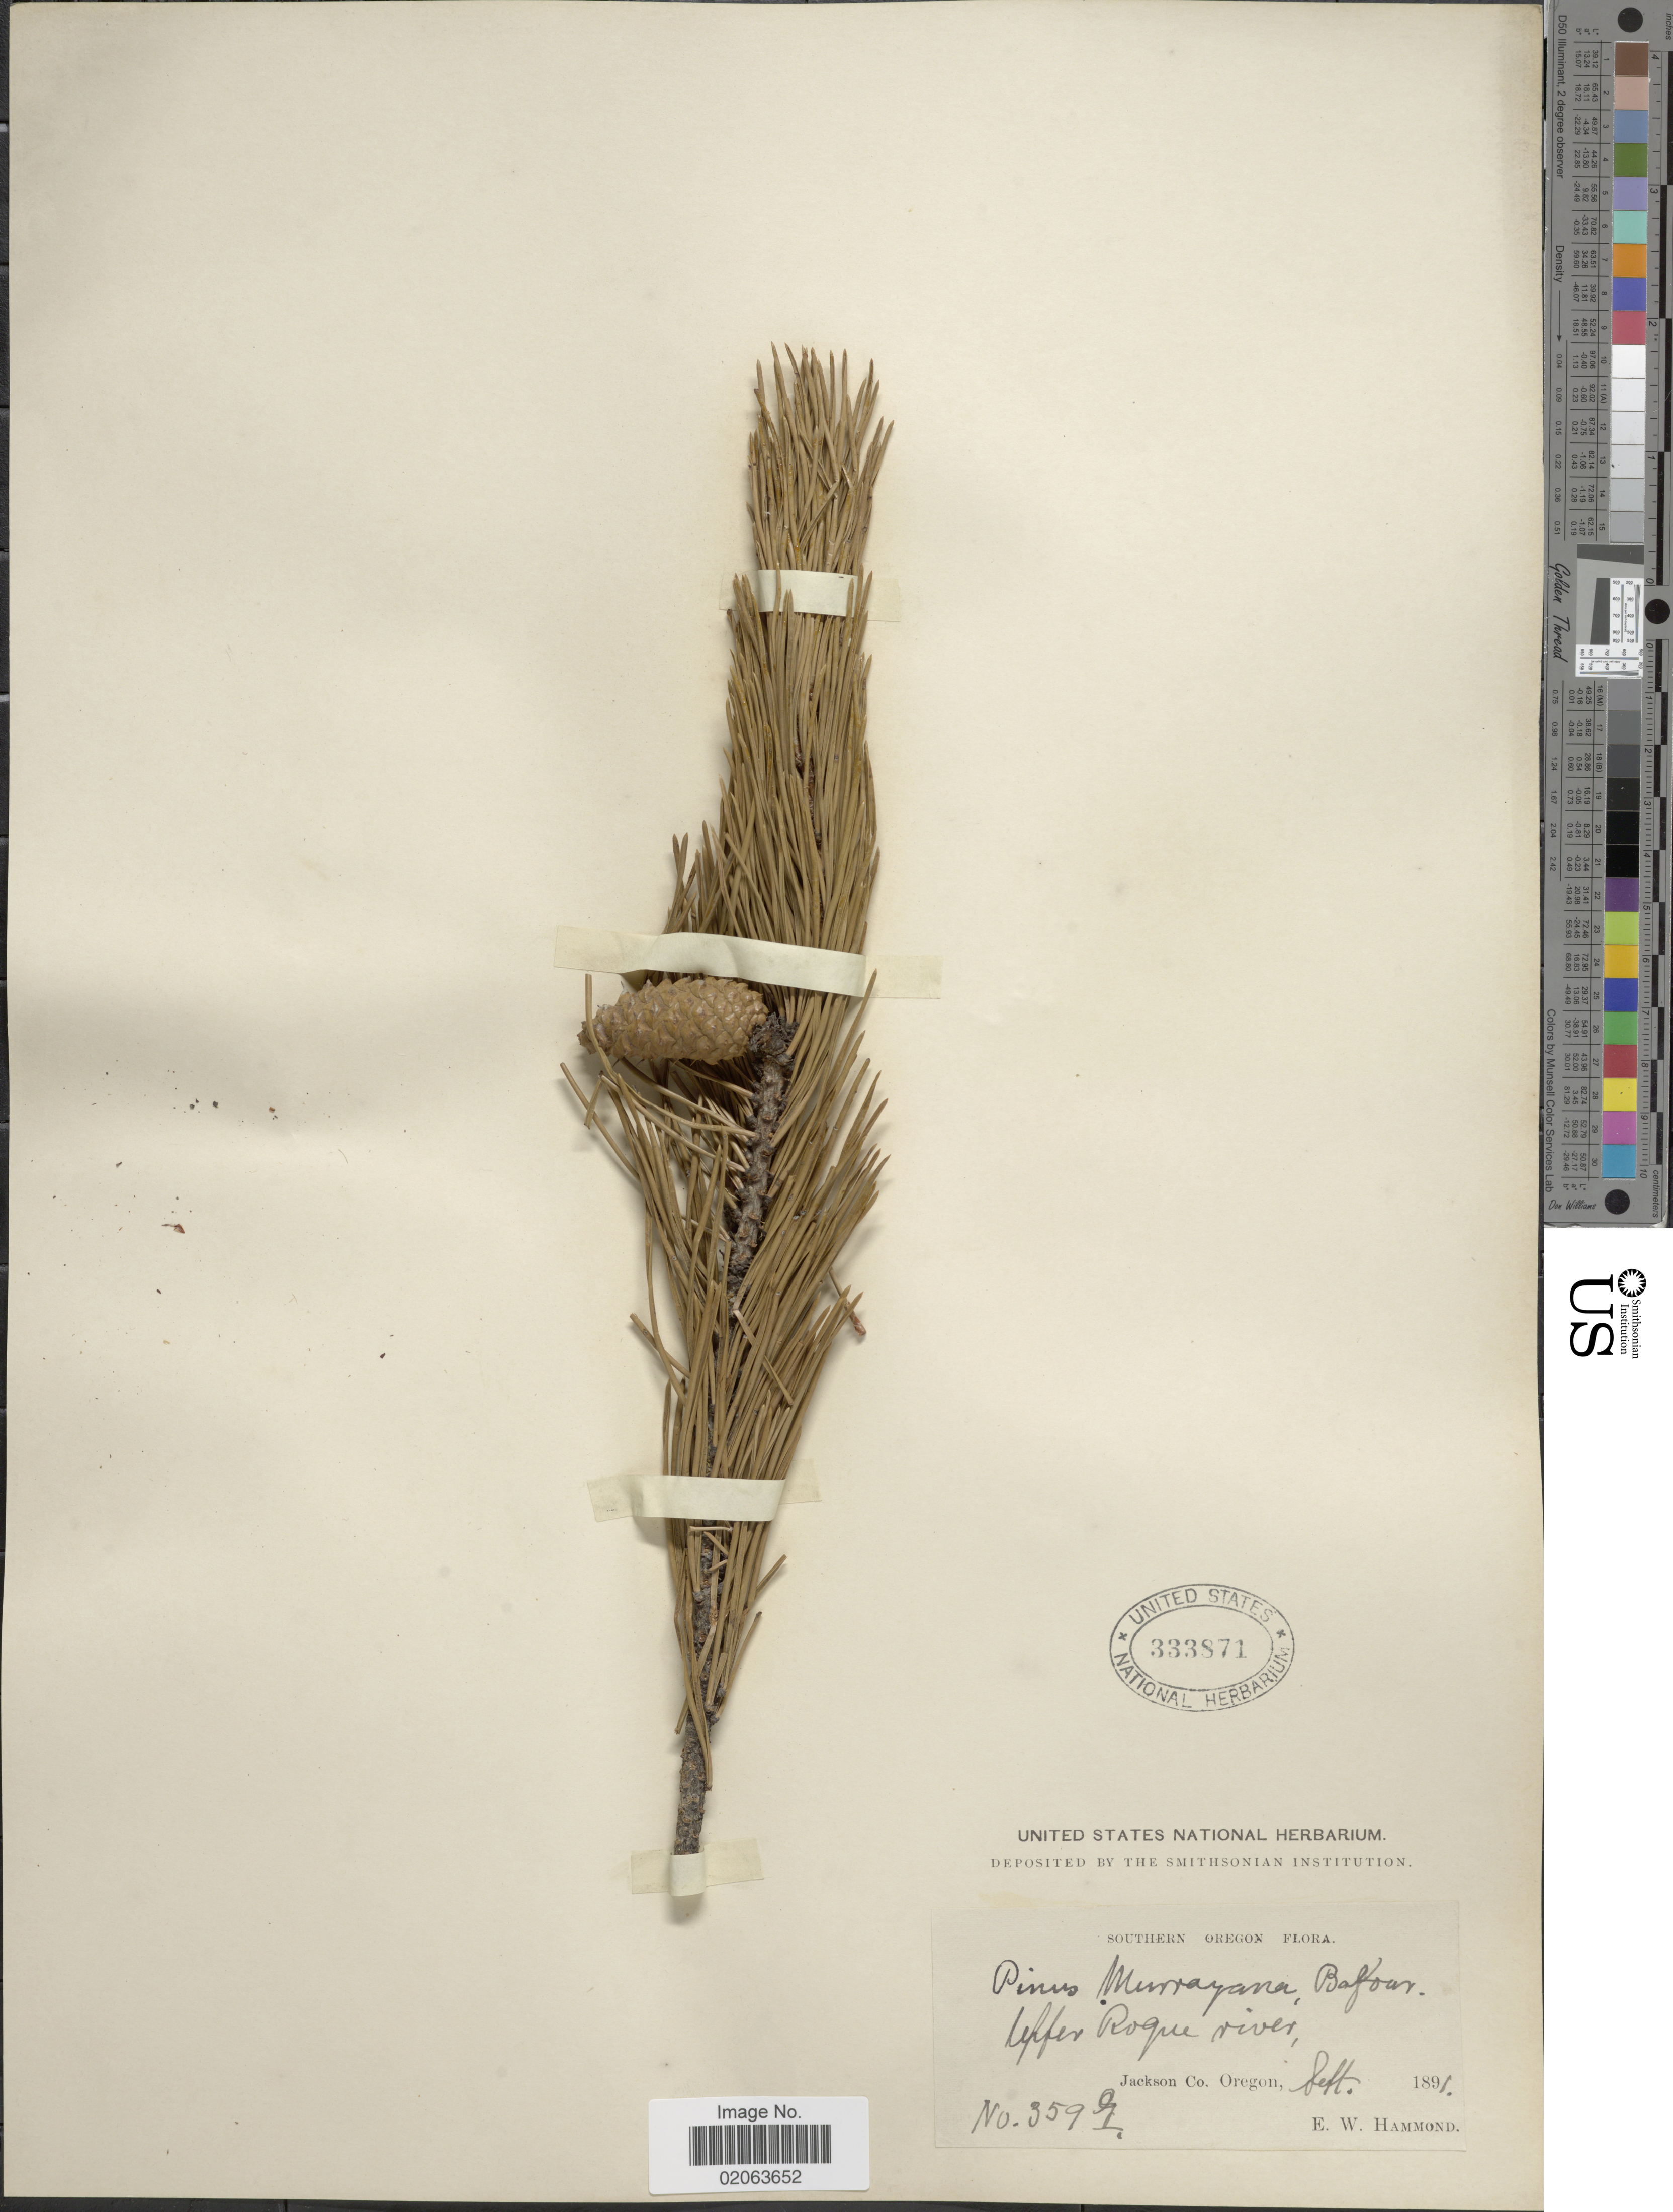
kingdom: Plantae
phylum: Tracheophyta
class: Pinopsida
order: Pinales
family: Pinaceae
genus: Pinus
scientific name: Pinus contorta var. murrayana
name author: (Balf.) S. Watson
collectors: E. Hammond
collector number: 3599*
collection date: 1891-09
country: United States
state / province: Oregon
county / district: Jackson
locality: Southern Oregon. Upper Roque river, Jackson Co.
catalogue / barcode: US 333871